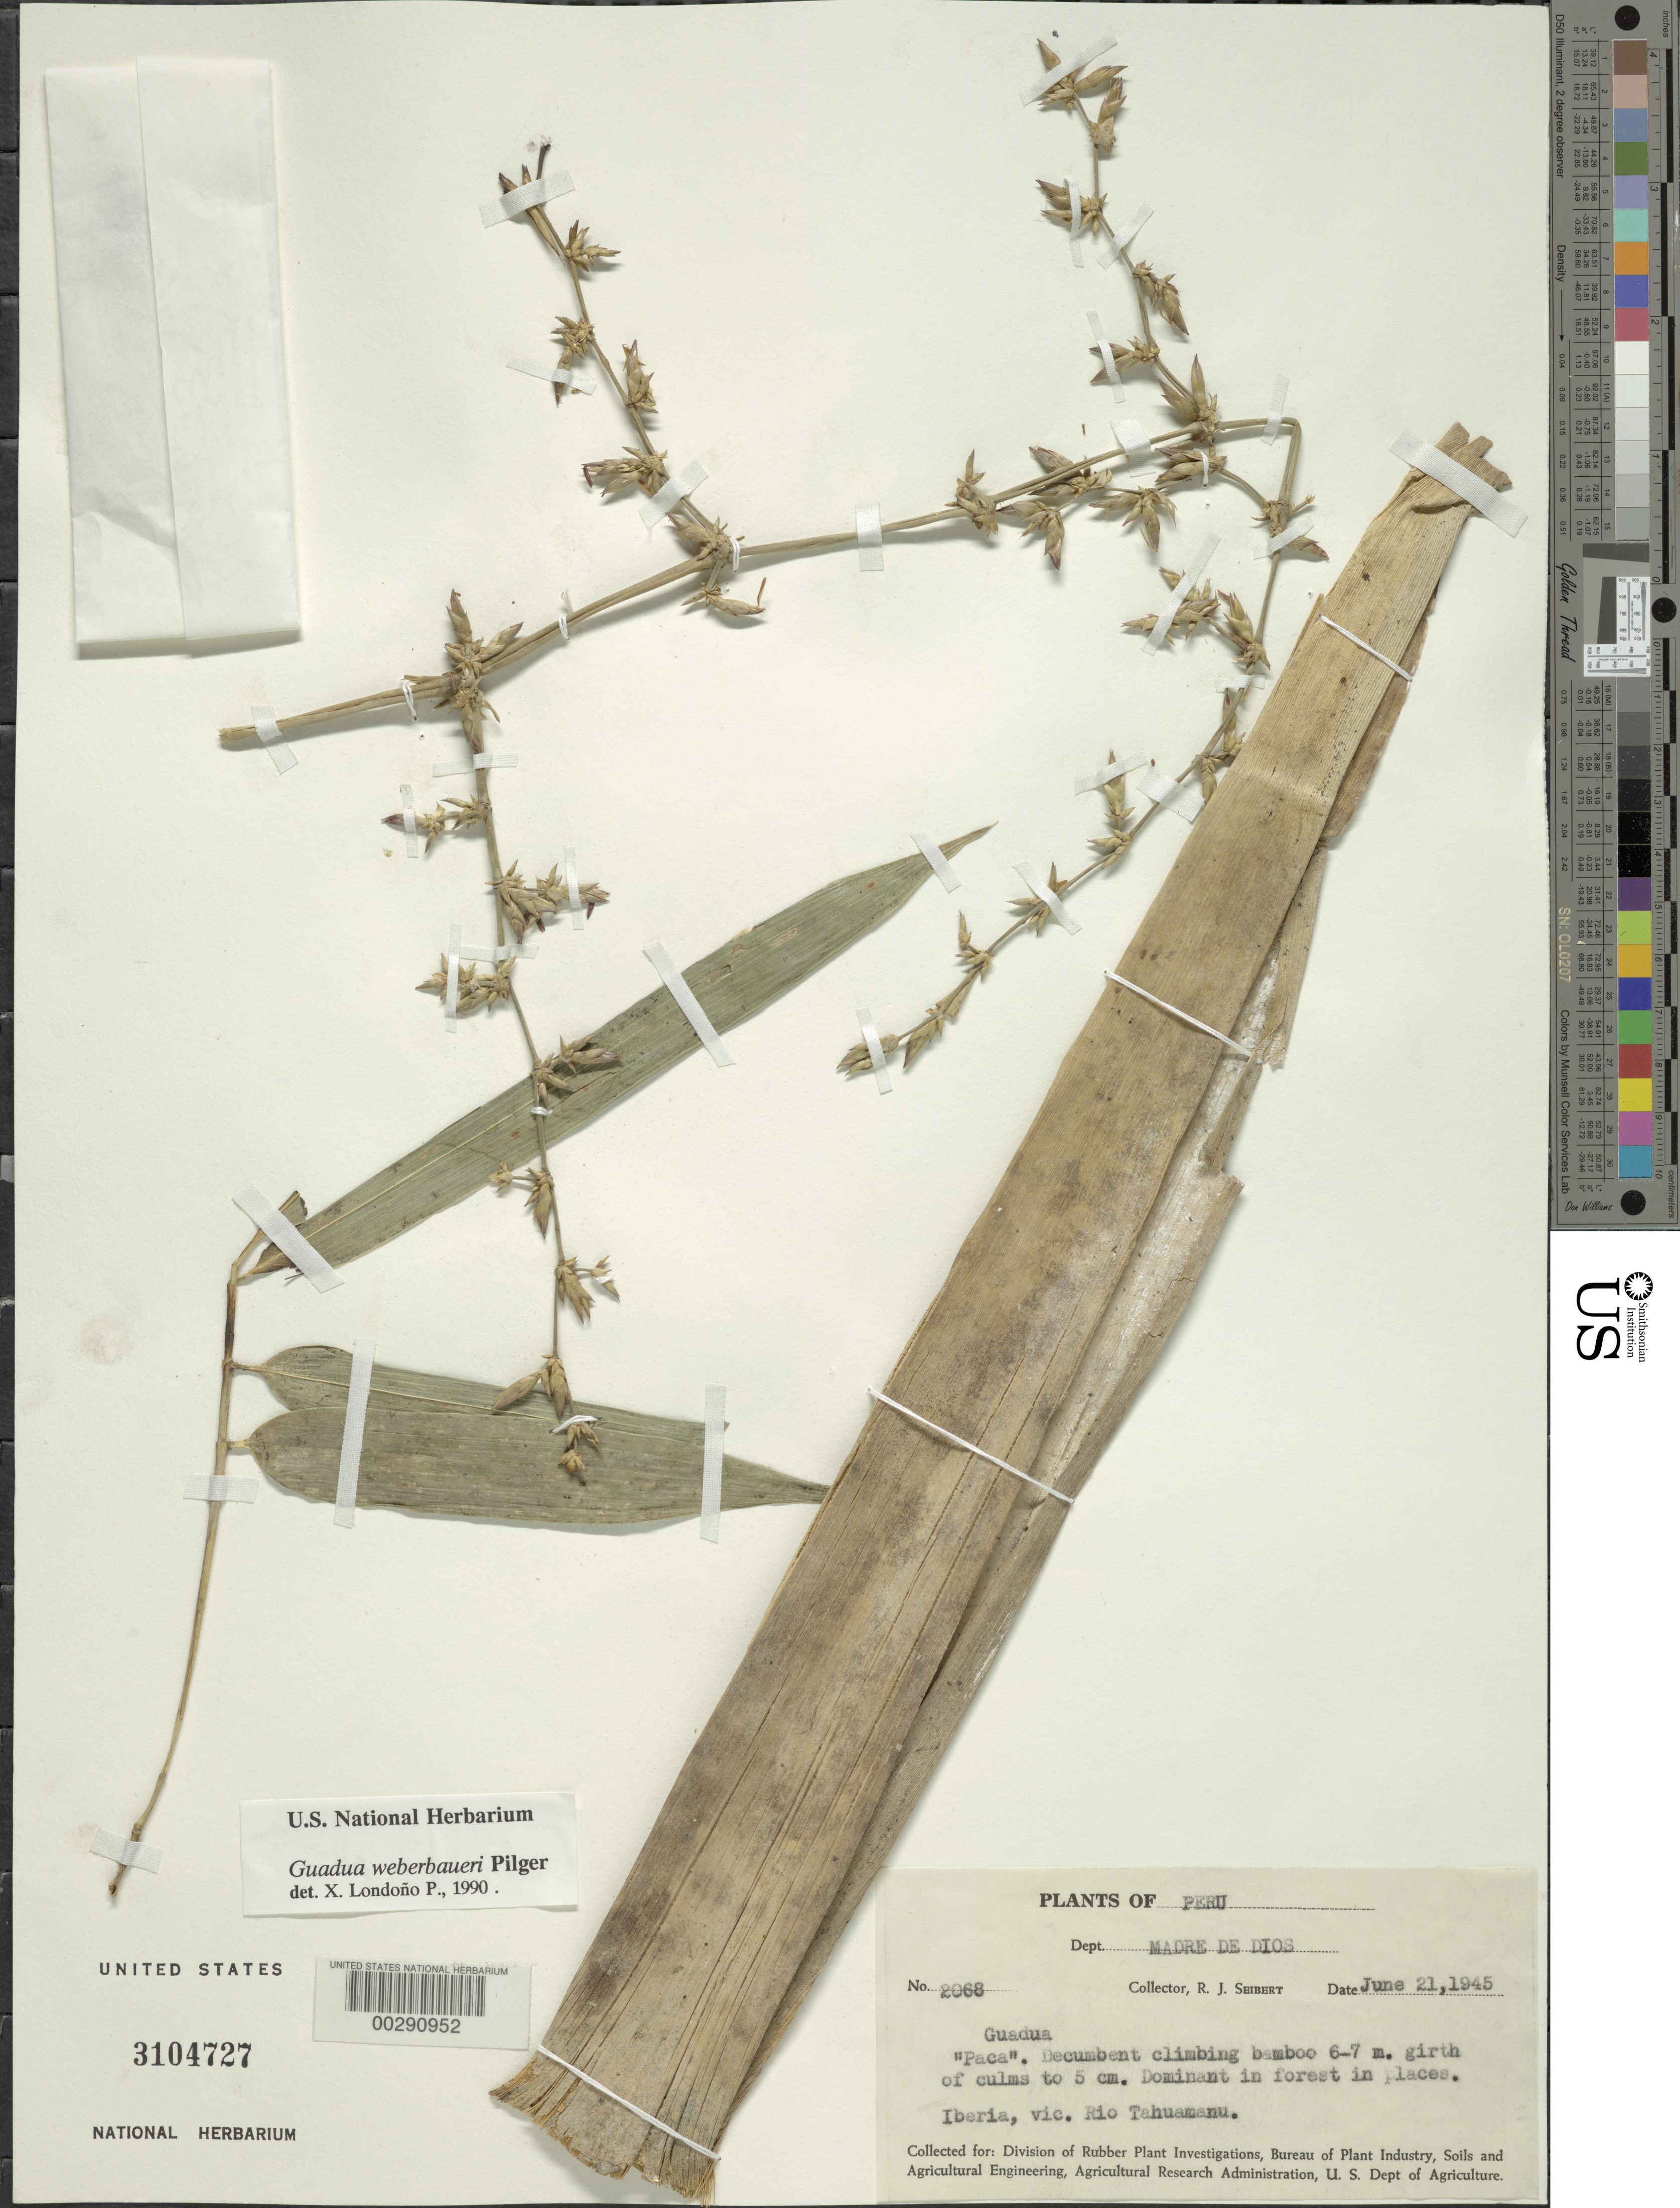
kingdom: Plantae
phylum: Tracheophyta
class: Liliopsida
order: Poales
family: Poaceae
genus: Guadua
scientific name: Guadua weberbaueri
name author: Pilg.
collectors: R. J. Seibert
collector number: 2068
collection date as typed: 21 Jun 1945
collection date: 1945-06-21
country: Peru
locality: Iberia, vicinity of Río Tahuamanu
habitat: Forest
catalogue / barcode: US 3104727